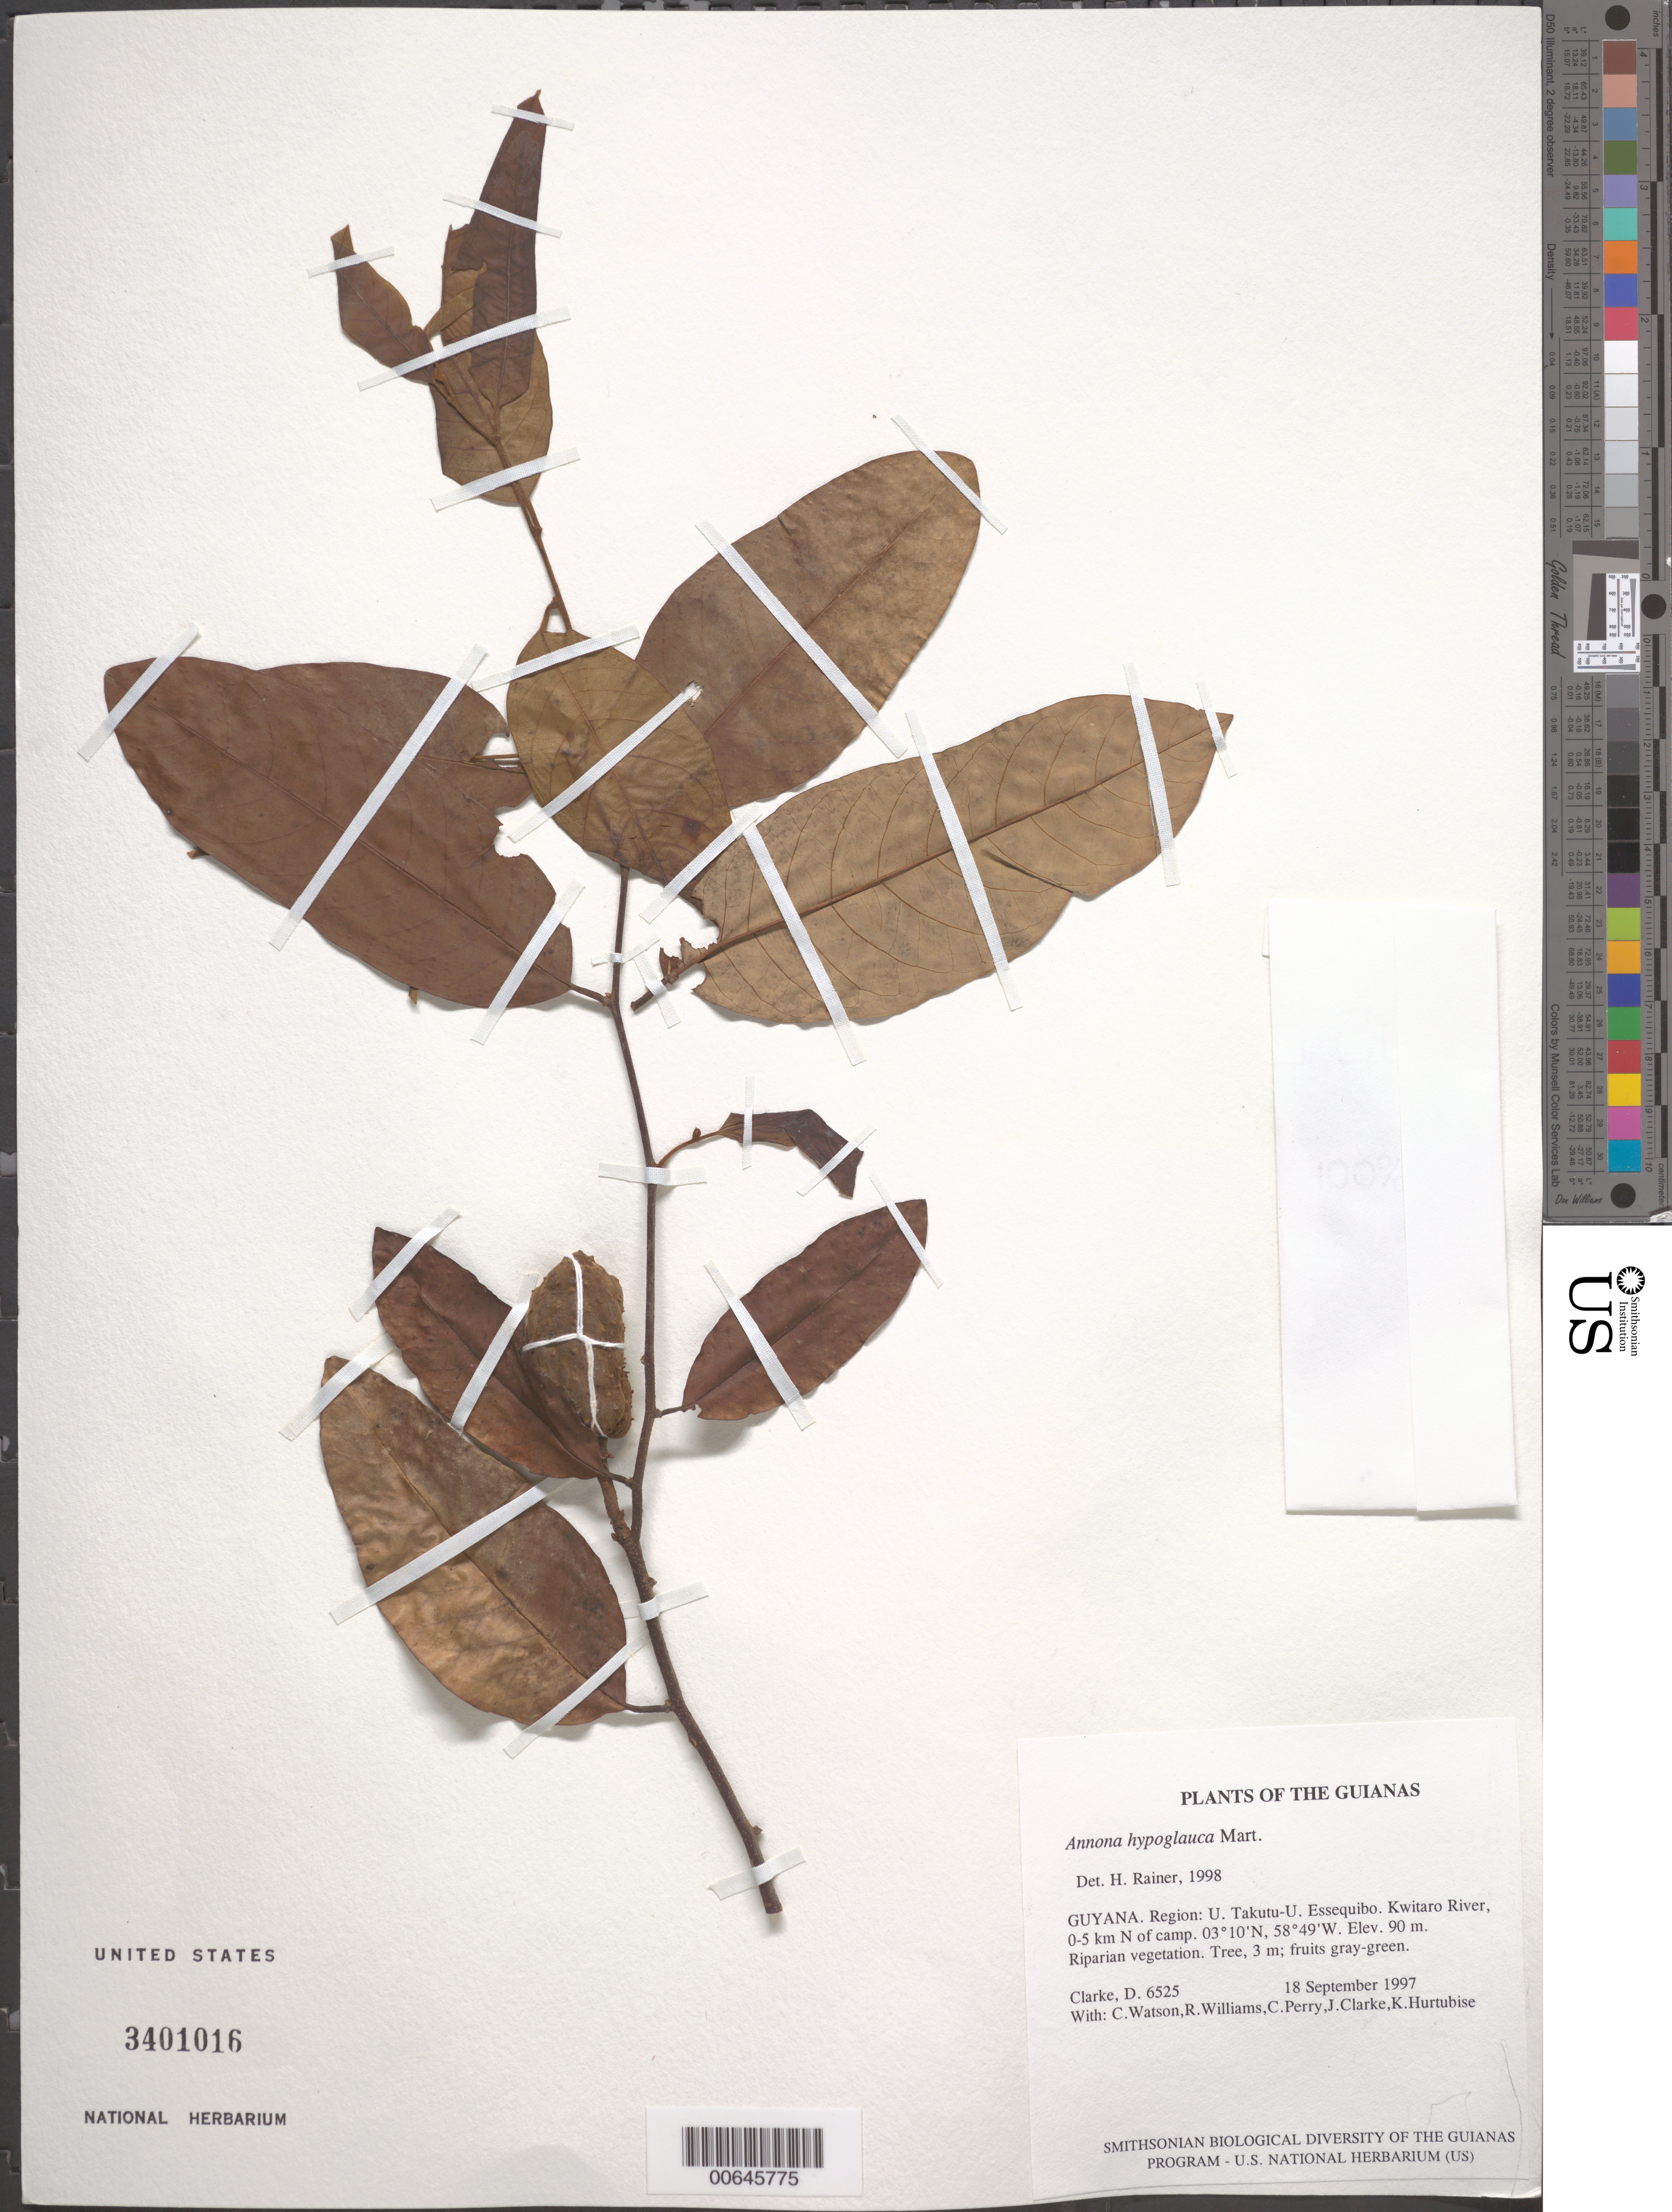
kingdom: Plantae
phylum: Tracheophyta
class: Magnoliopsida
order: Magnoliales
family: Annonaceae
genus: Annona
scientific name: Annona hypoglauca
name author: Mart.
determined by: Rainer, H.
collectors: H. D. Clarke, C. Watson, R. Williams, C. Perry, J. Clarke & K. Hurtubise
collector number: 6525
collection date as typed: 18 September 1997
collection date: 1997-09-18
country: Guyana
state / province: U. Takutu-U. Essequibo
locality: Kwitaro River, 0-5 km N of camp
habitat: Riparian vegetation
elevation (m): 90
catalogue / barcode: US 3401016